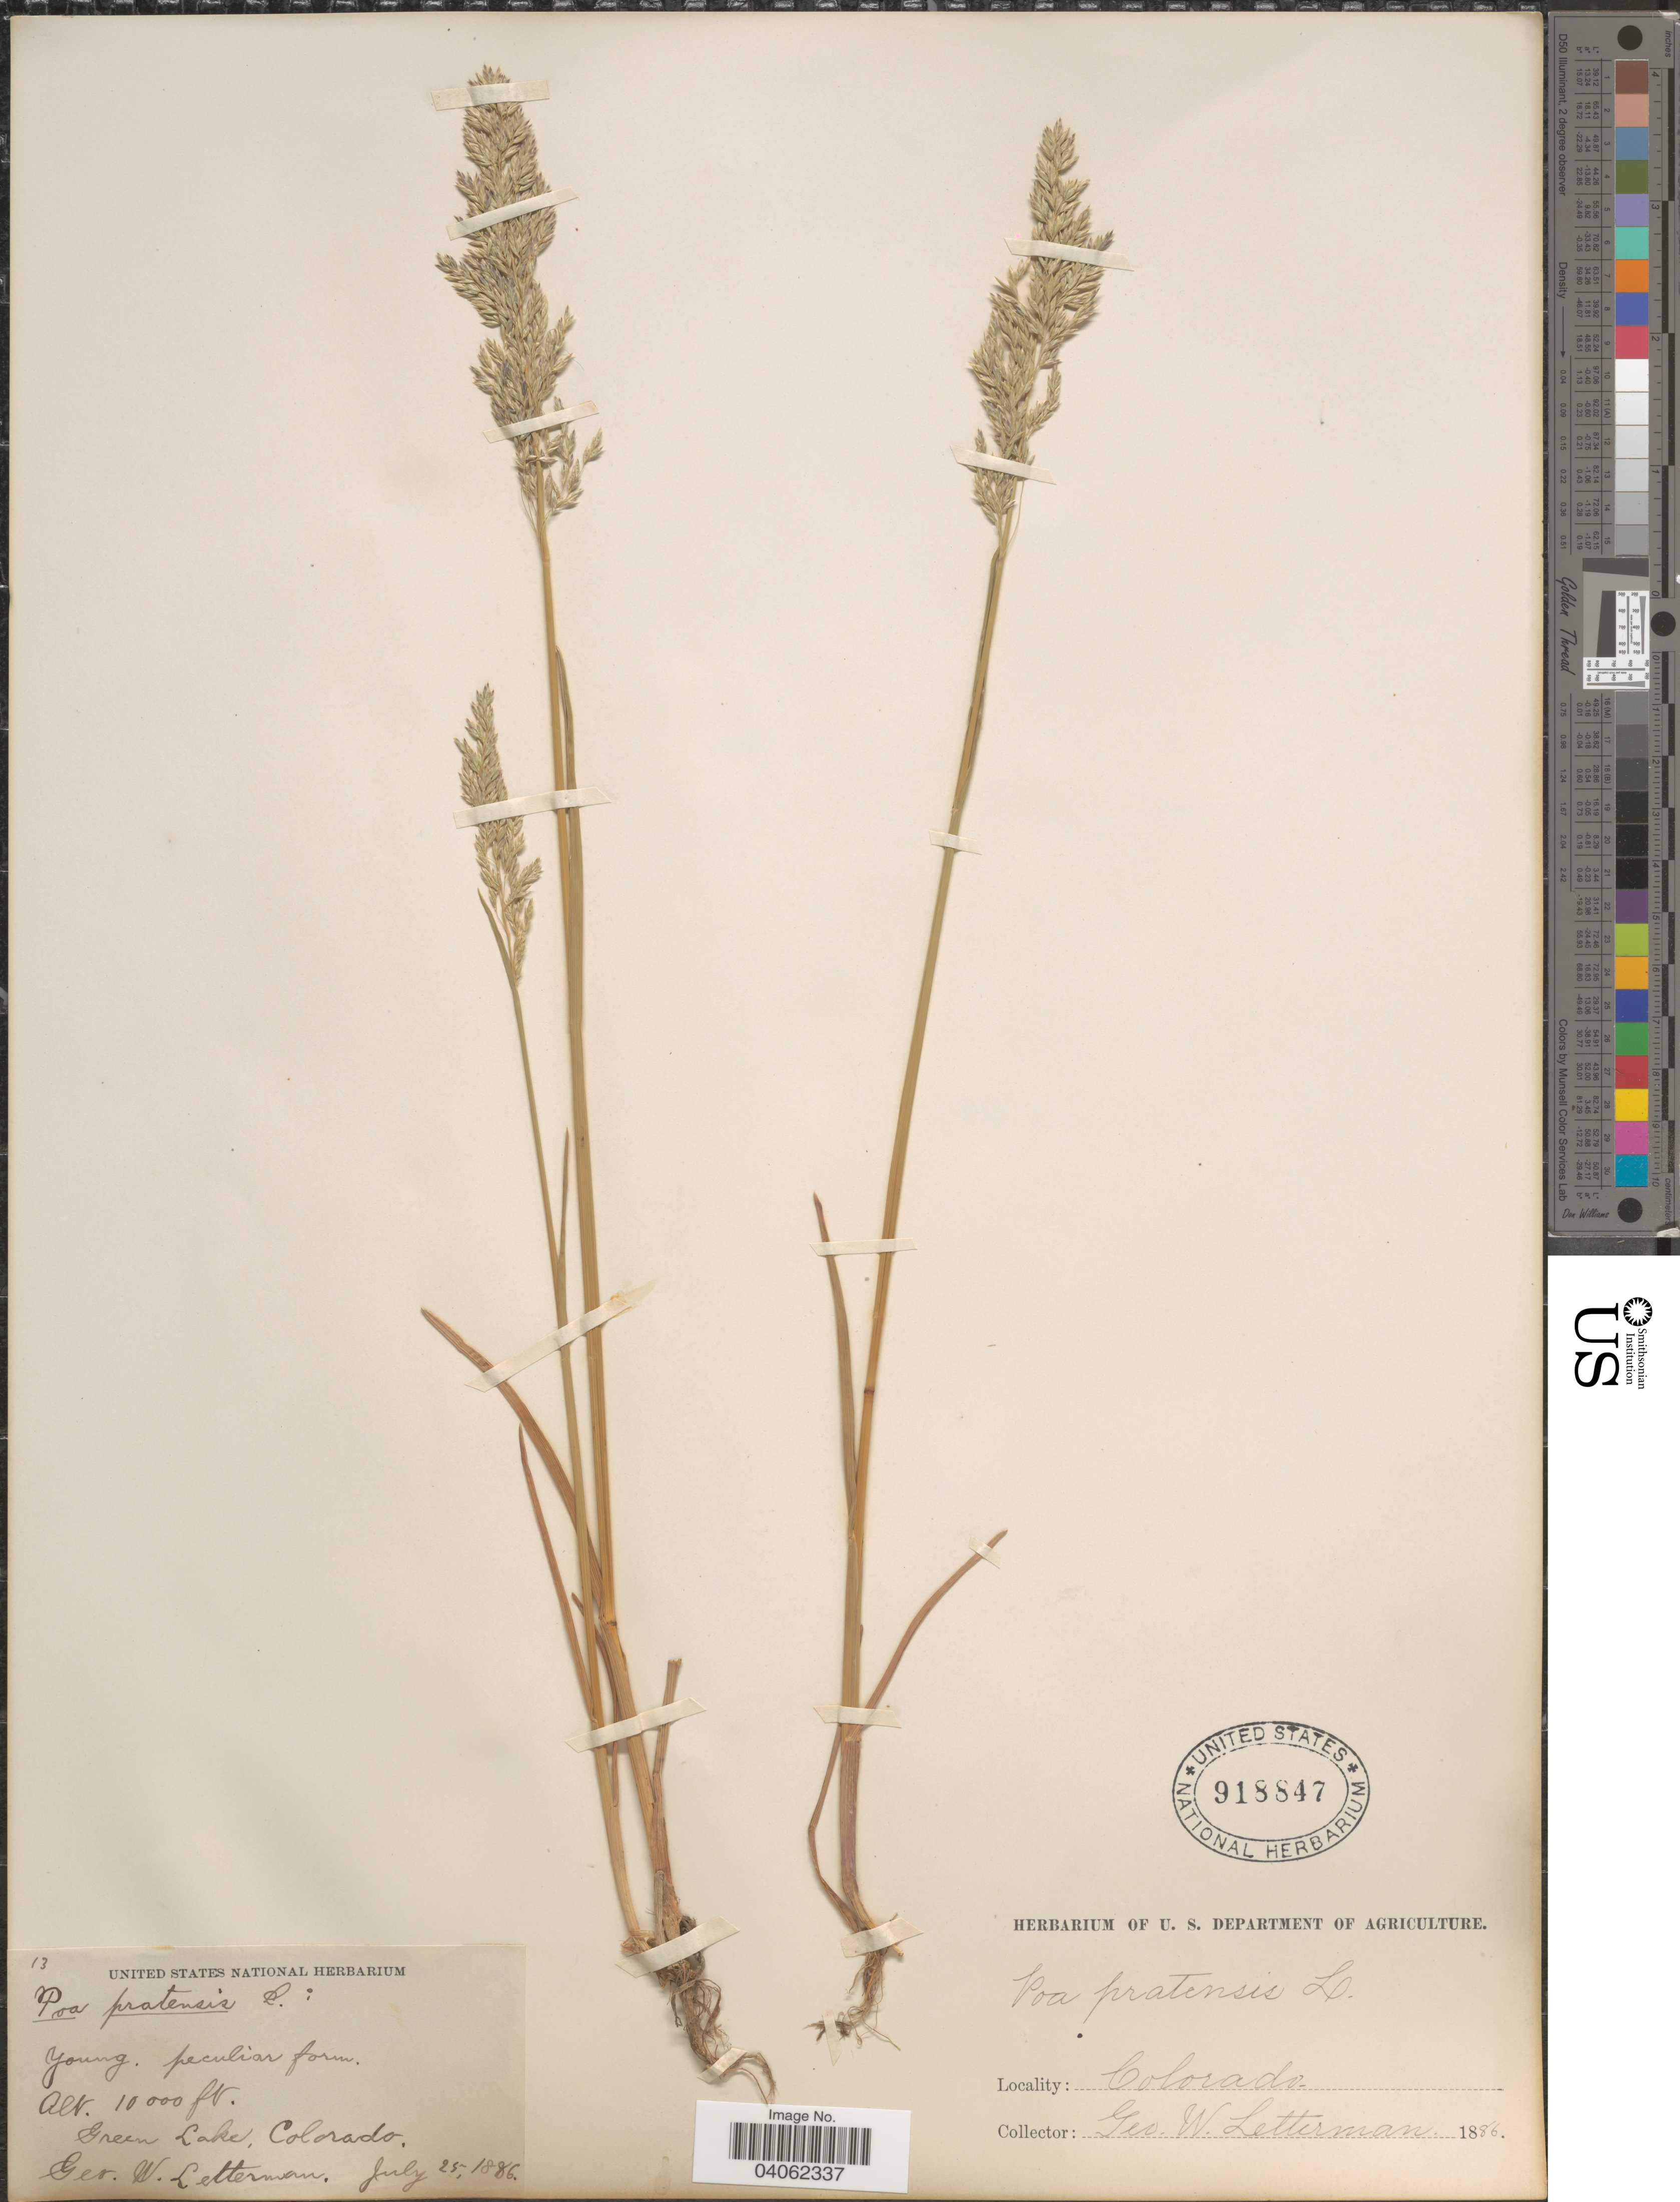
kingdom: Plantae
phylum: Tracheophyta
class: Liliopsida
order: Poales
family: Poaceae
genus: Poa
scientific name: Poa pratensis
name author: L.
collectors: G. W. Letterman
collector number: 13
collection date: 1886-07-25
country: United States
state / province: Colorado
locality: Green Lake.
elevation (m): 3048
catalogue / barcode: US 918847